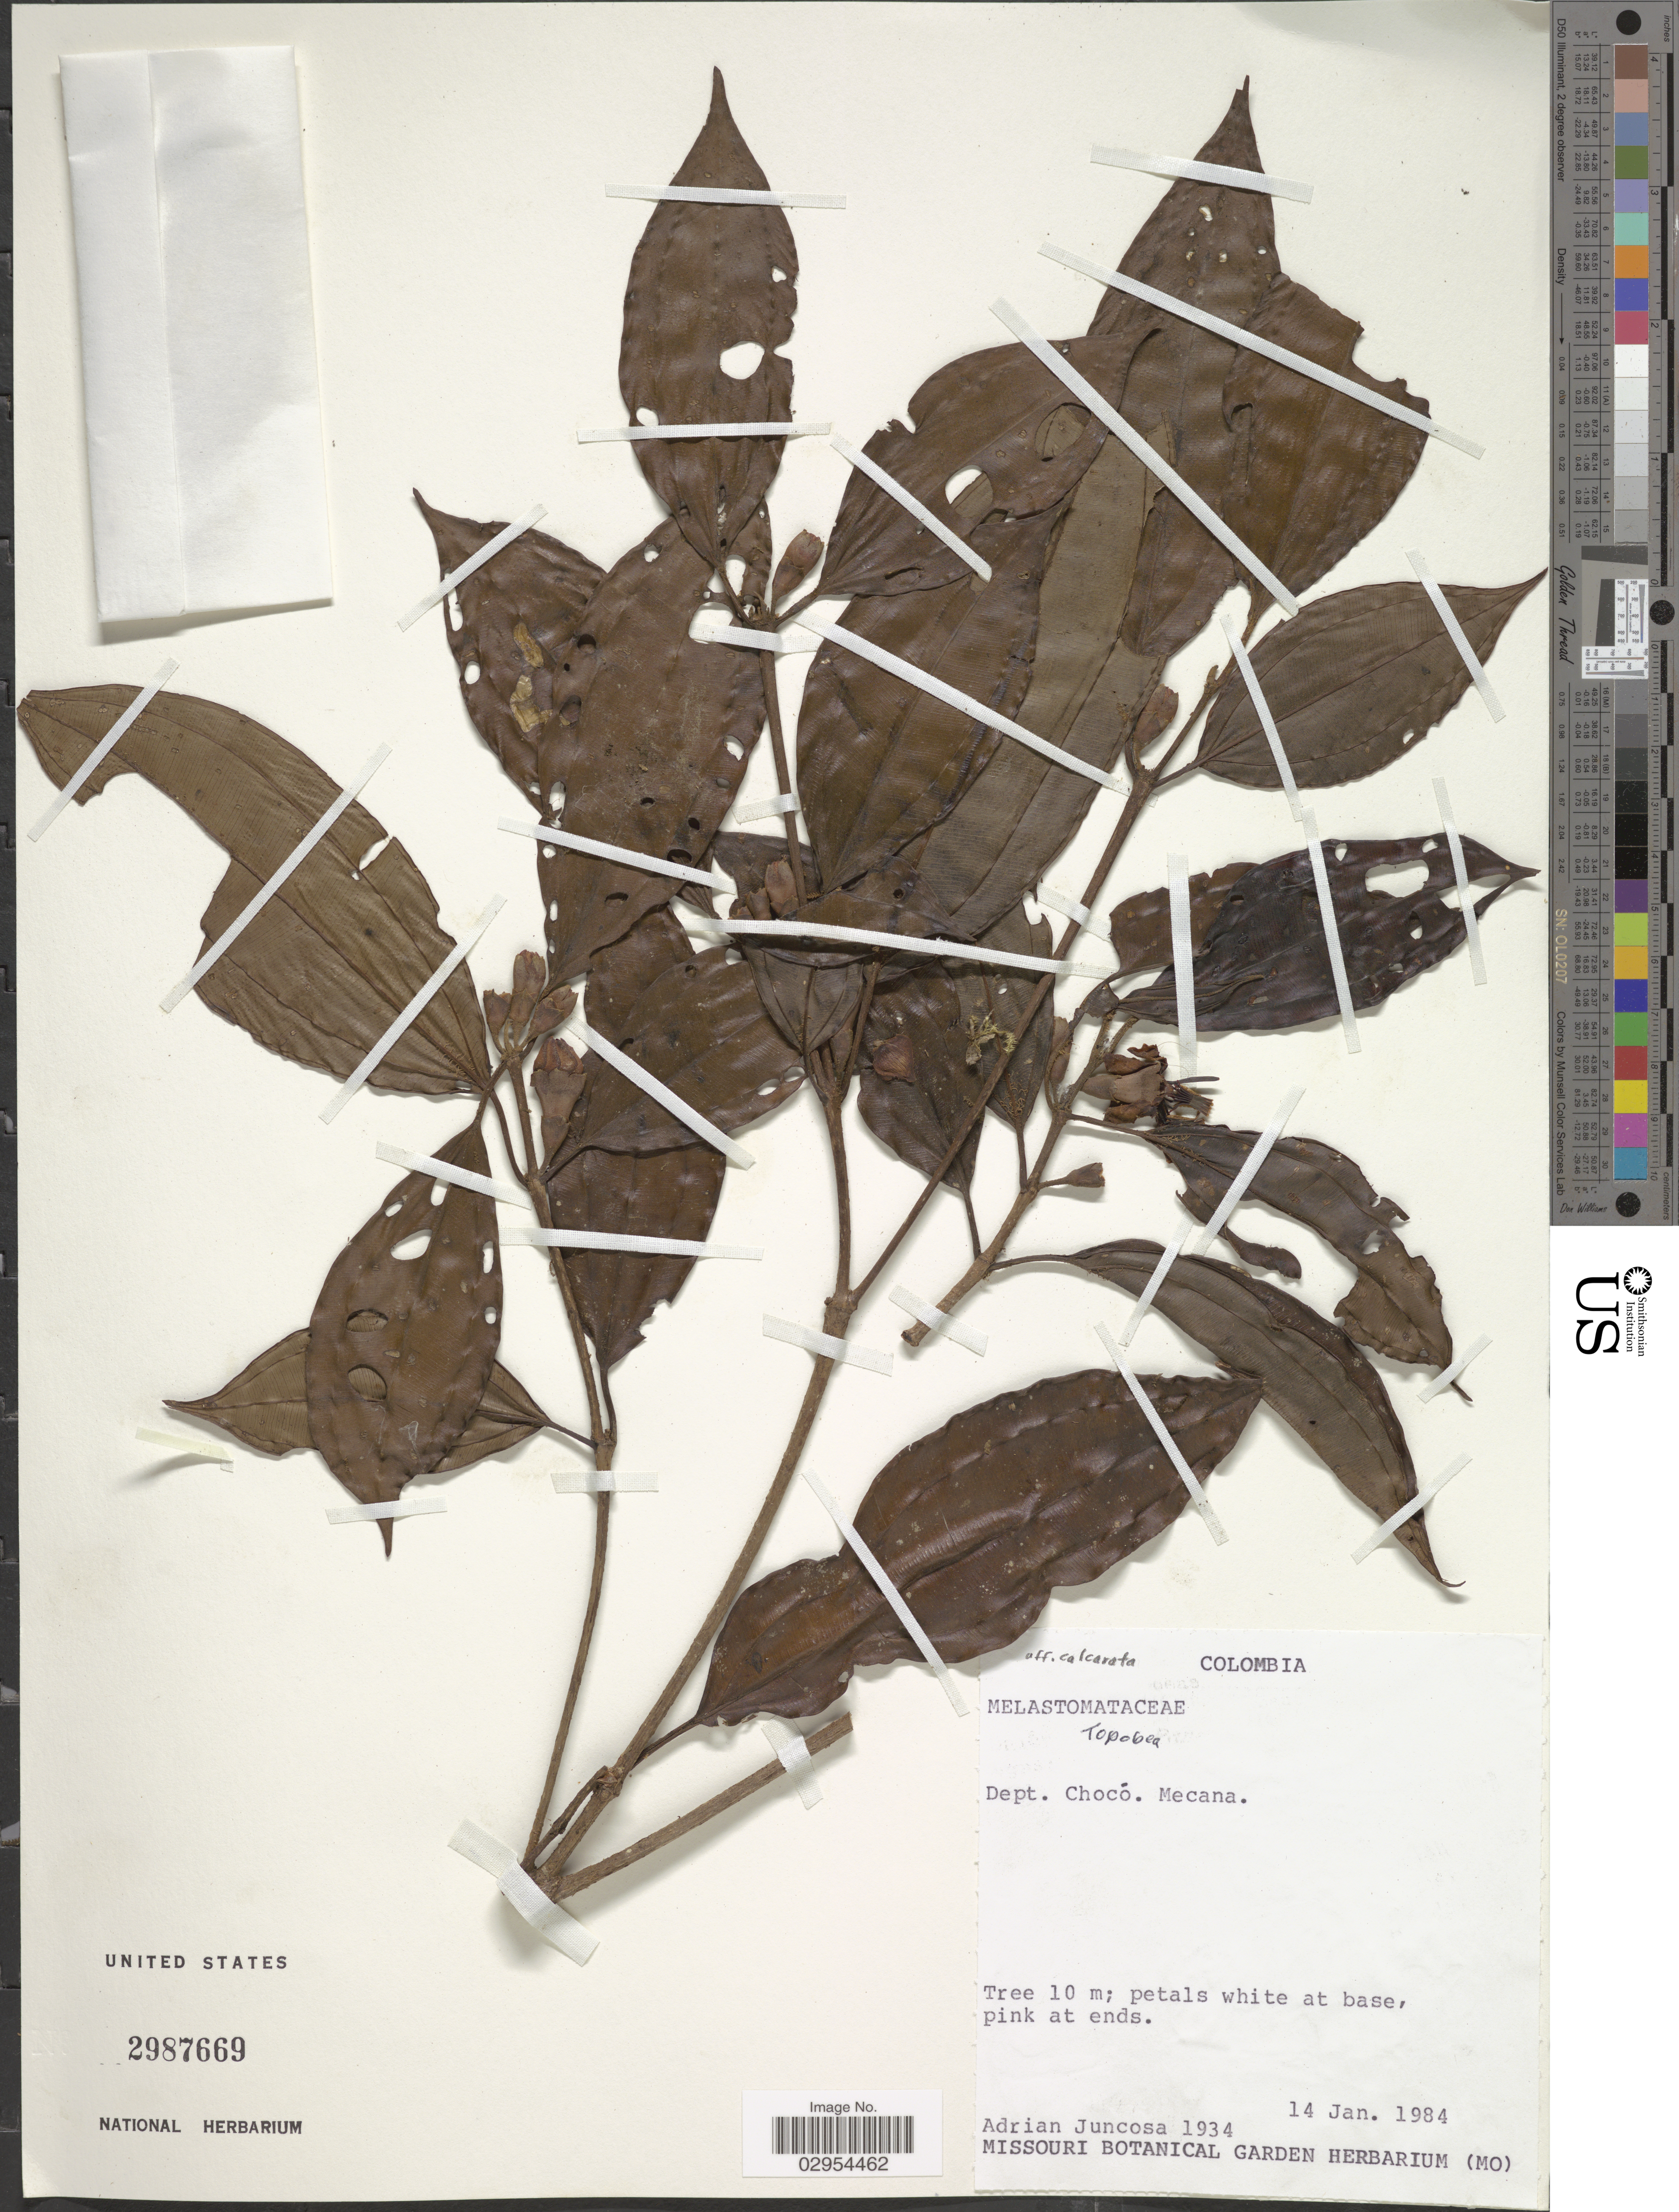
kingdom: Plantae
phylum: Tracheophyta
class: Magnoliopsida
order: Myrtales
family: Melastomataceae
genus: Topobea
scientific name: Topobea sp.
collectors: A. Juncosa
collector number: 1934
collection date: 1984-01-14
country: Colombia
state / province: Chocó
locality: Dept. Chocó. Mecana.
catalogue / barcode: US 2987669